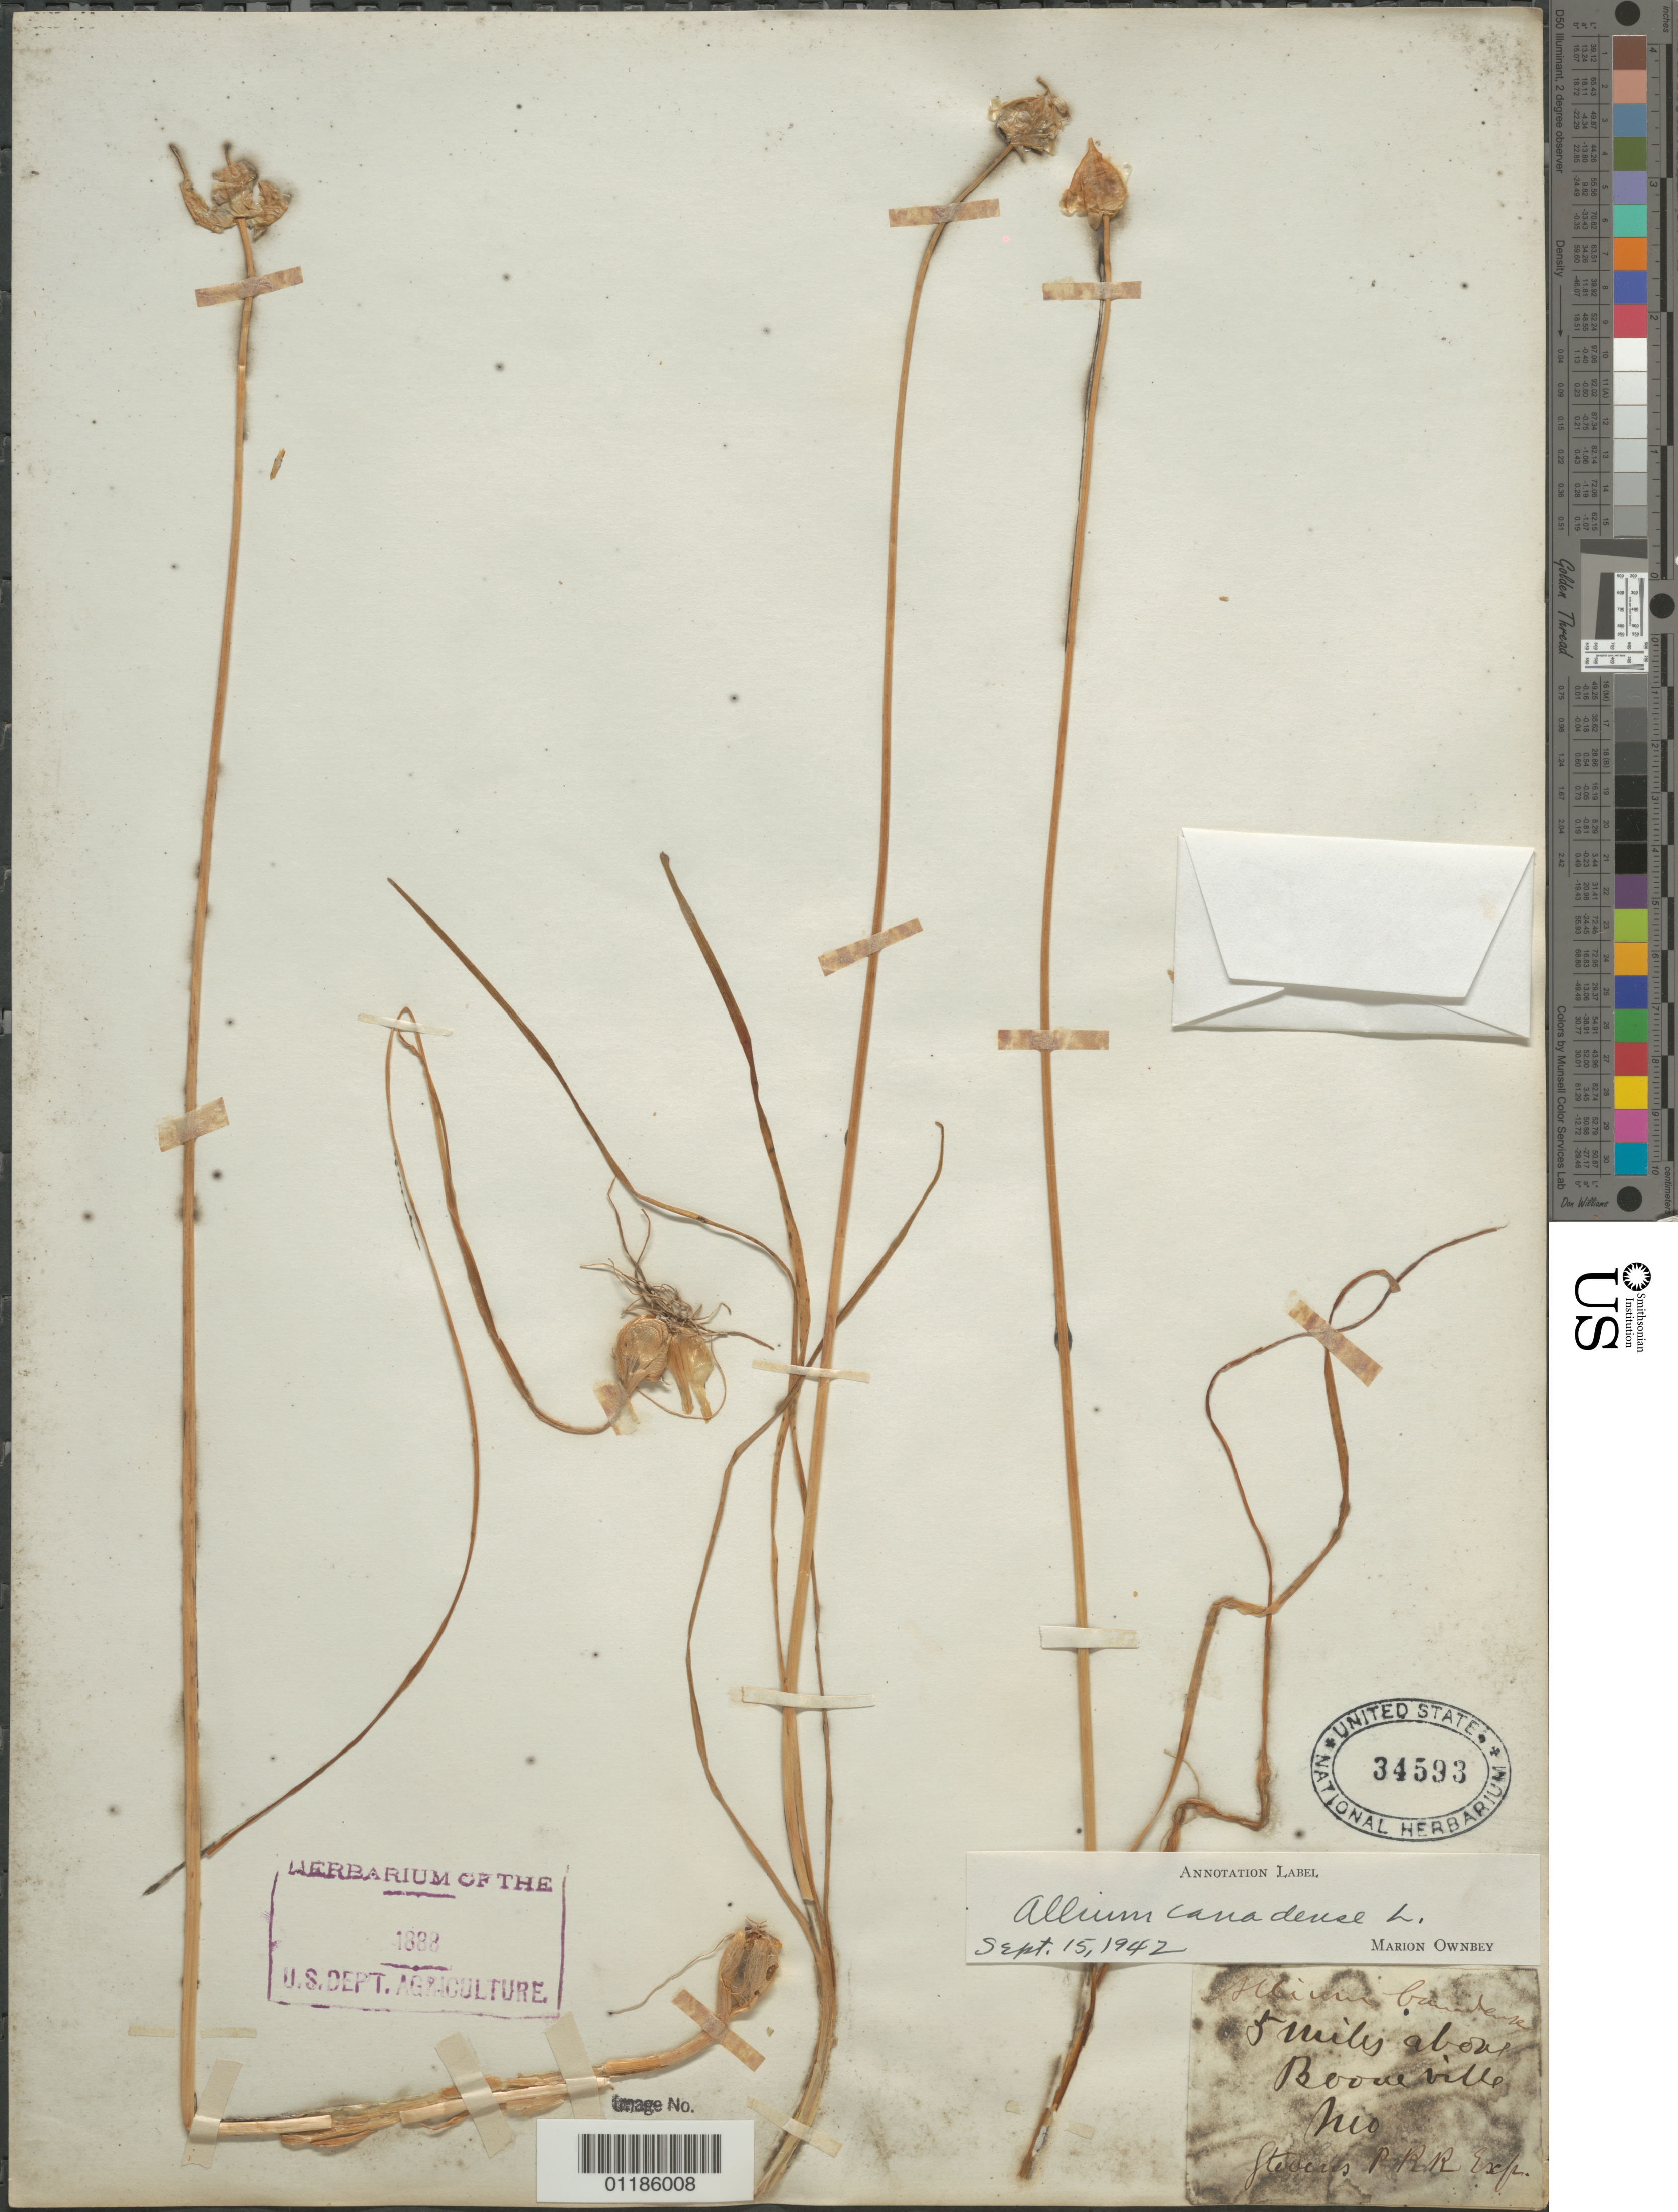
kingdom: Plantae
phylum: Tracheophyta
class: Liliopsida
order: Asparagales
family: Amaryllidaceae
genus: Allium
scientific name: Allium canadense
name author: L.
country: Canada / United States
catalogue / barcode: US 34593